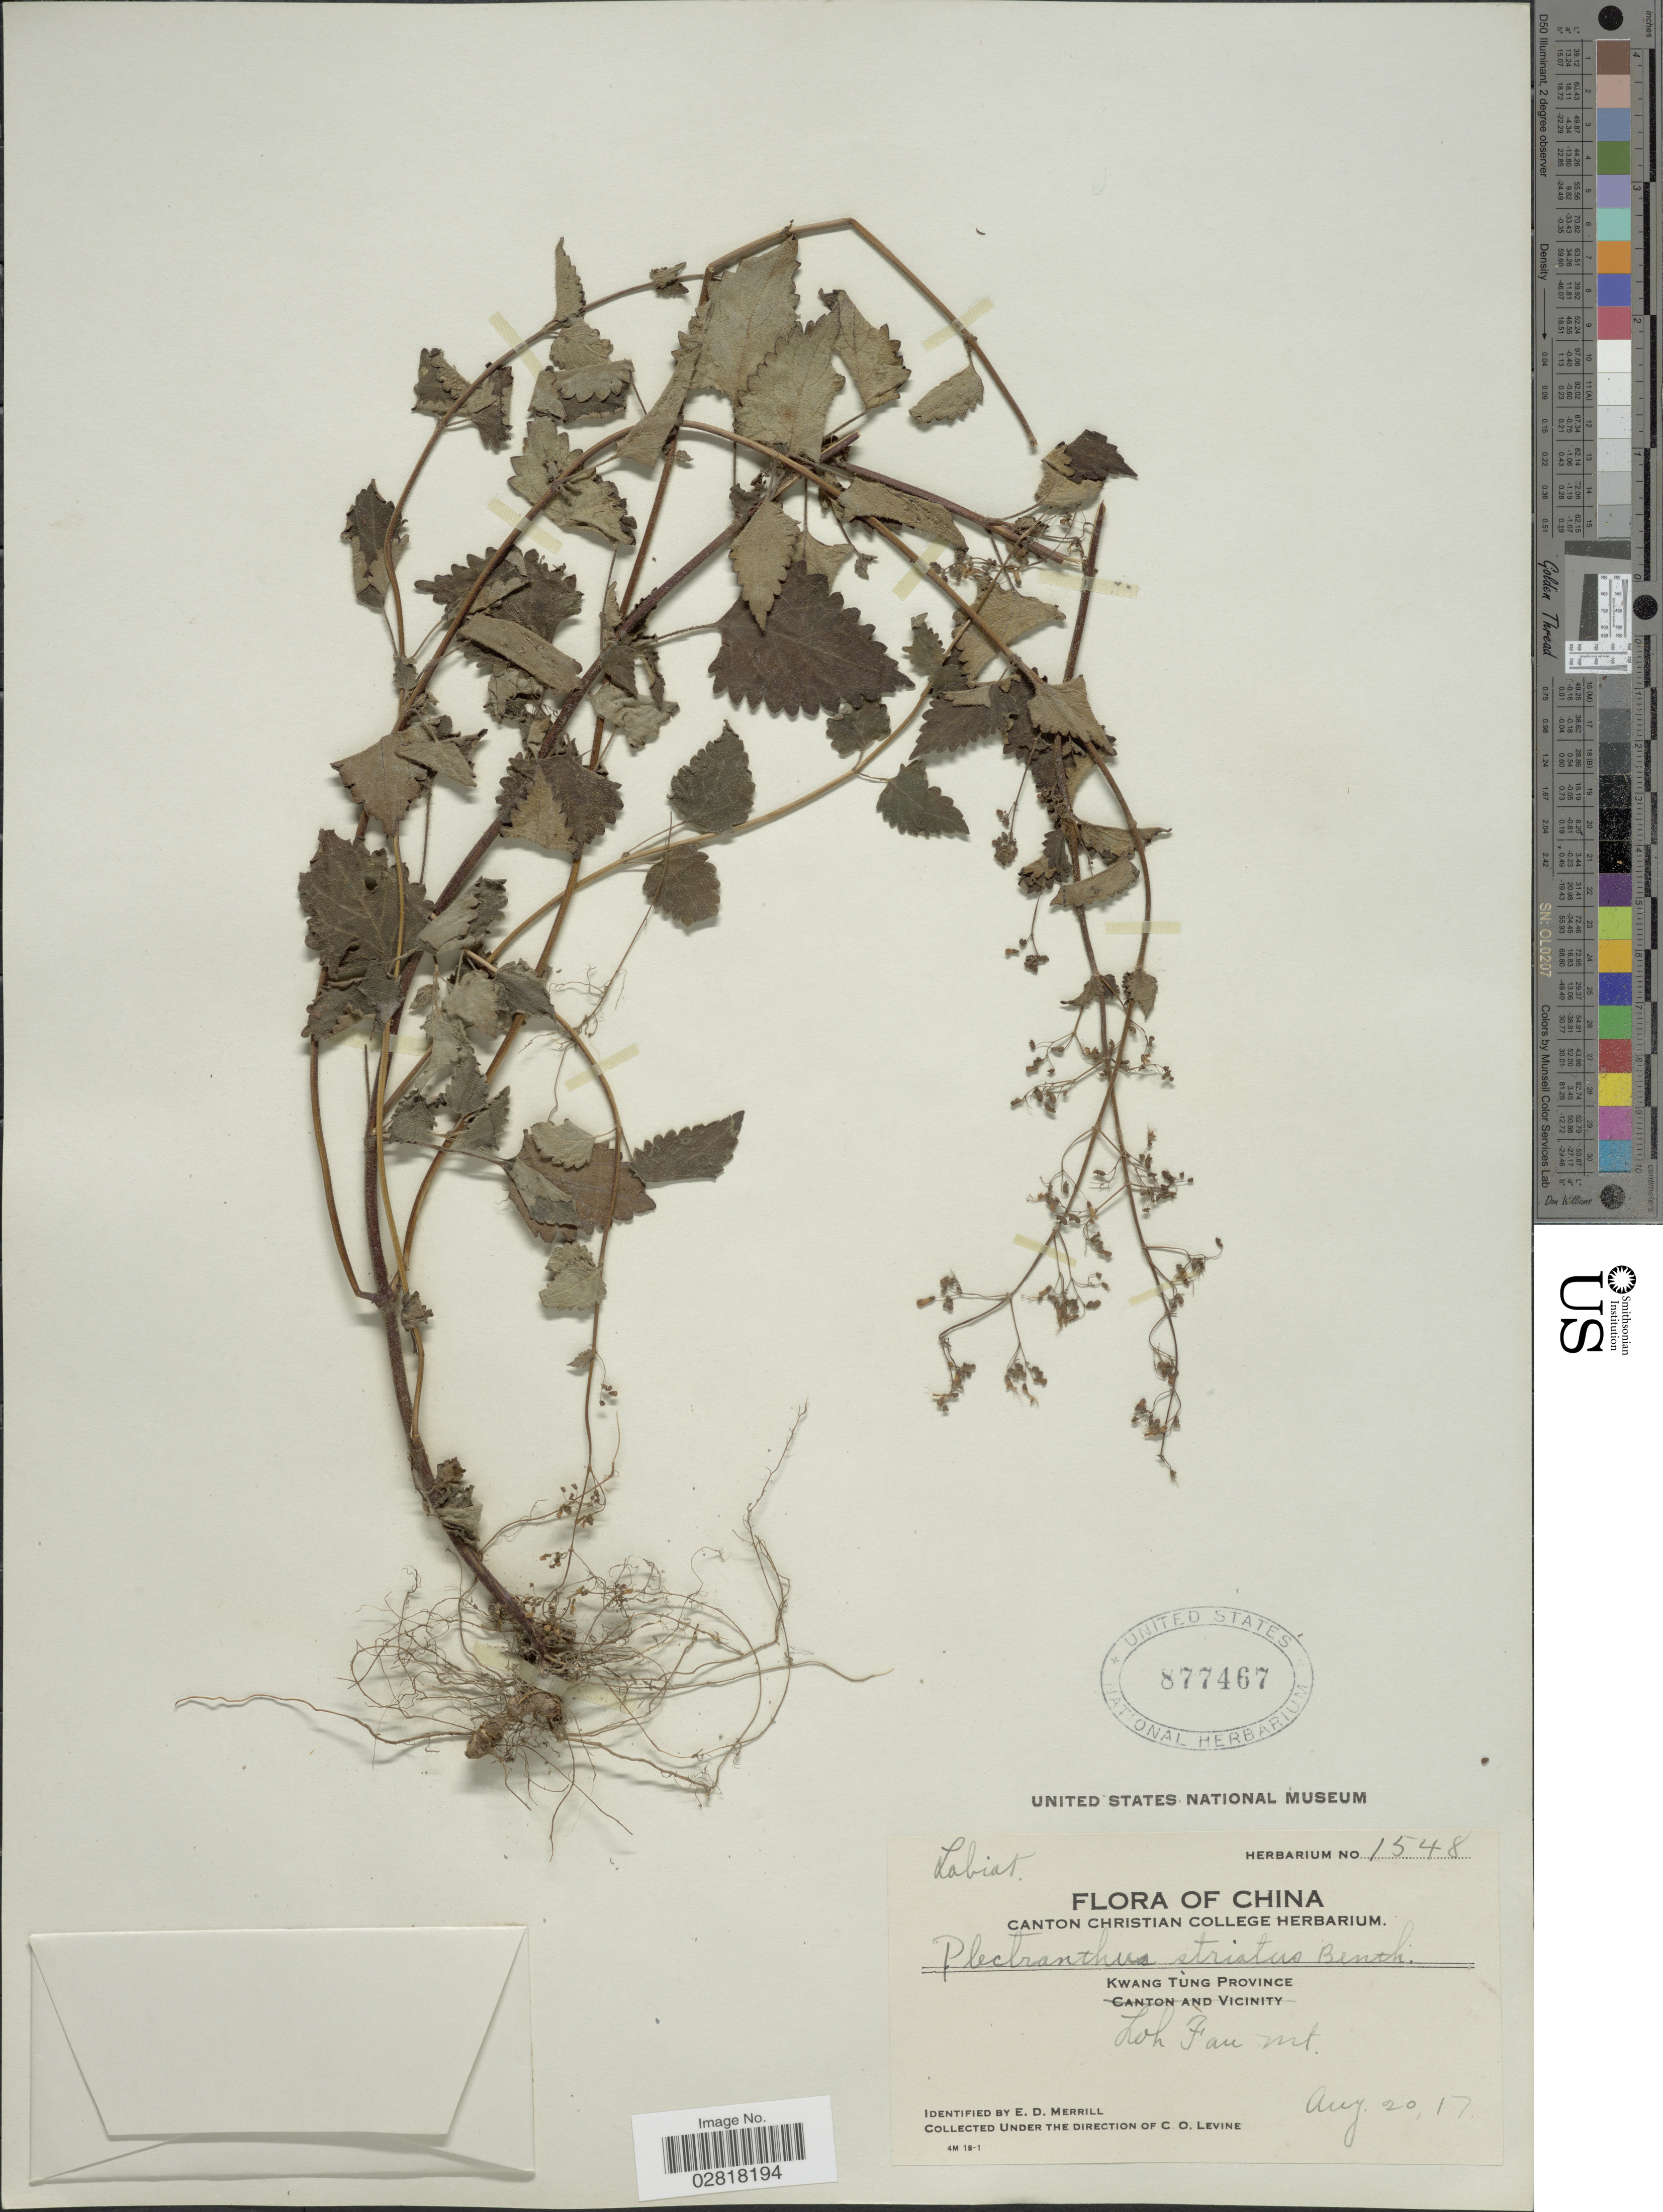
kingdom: Plantae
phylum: Tracheophyta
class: Magnoliopsida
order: Lamiales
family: Lamiaceae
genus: Plectranthus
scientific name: Plectranthus striatus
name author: Benth.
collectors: C. O. Levine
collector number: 1548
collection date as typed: Transcribed d/m/y: 20/8/17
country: China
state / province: Guangdong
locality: Kwang Tung Province, Loh Fau Mt.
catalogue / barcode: US 877467